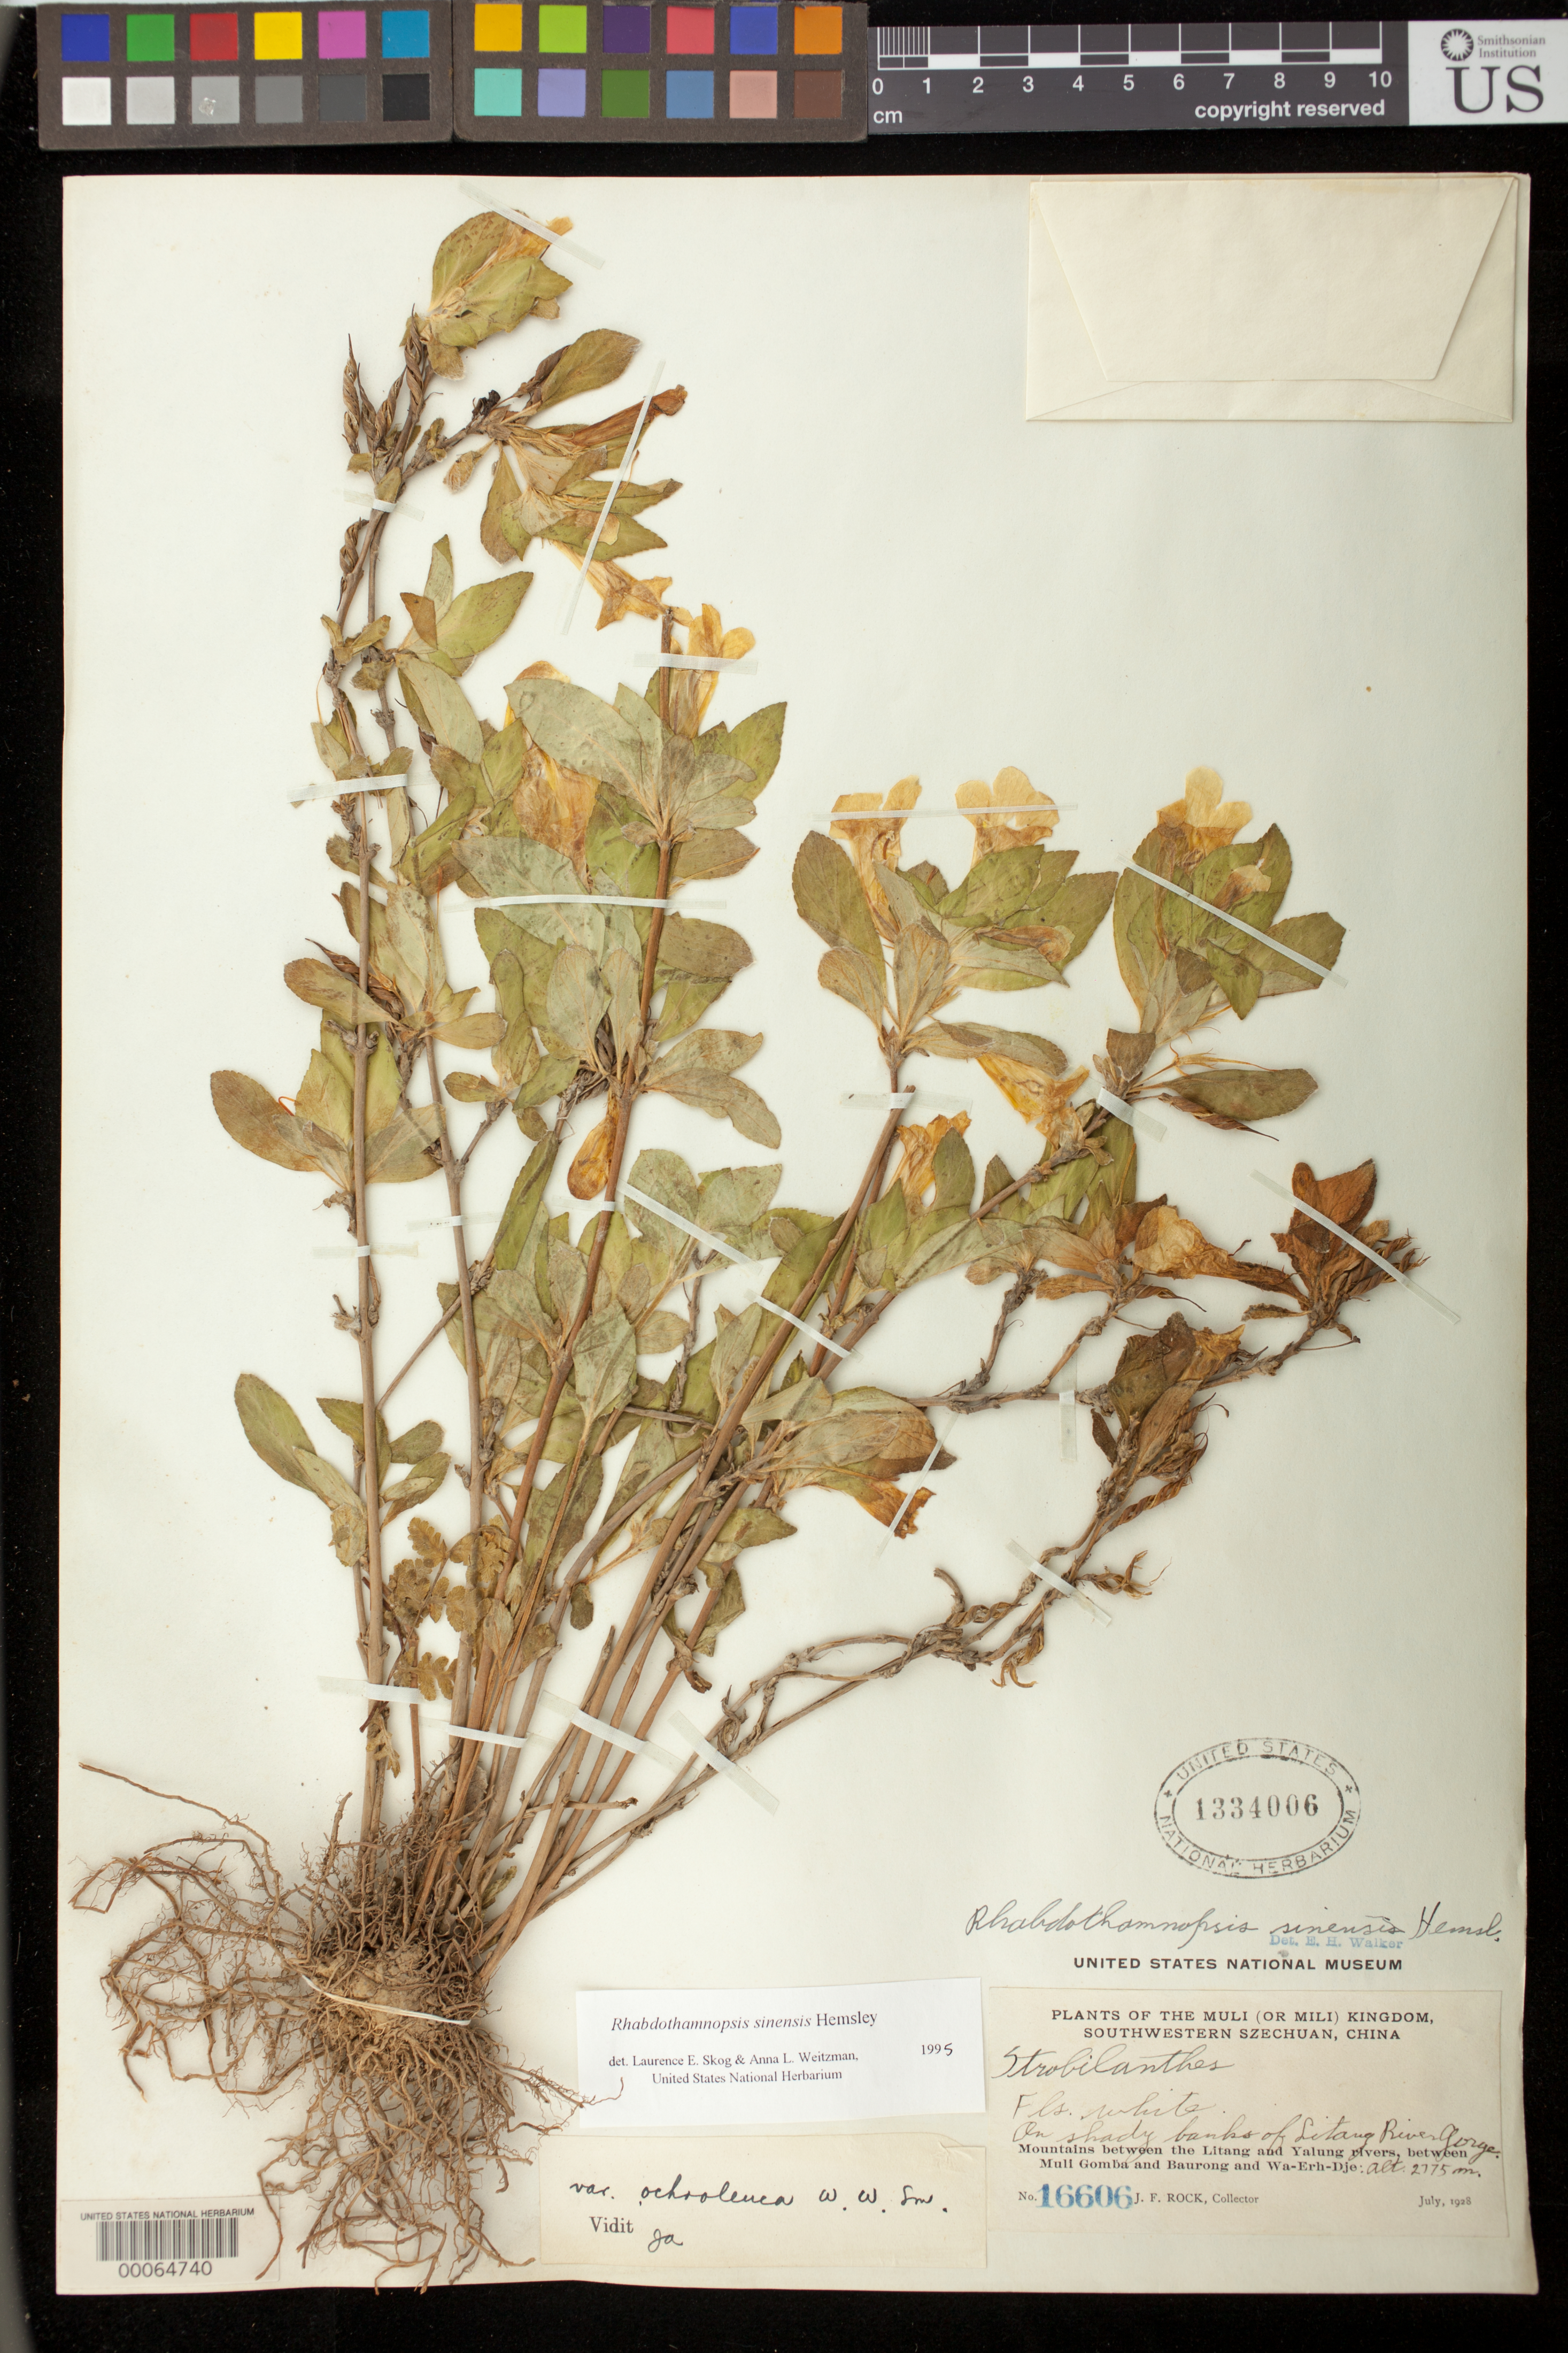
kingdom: Plantae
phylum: Tracheophyta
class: Magnoliopsida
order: Lamiales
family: Gesneriaceae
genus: Rhabdothamnopsis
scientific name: Rhabdothamnopsis sinensis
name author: Hemsl.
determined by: Walker, E. H.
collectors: J. F. Rock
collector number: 16606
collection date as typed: Jul 1928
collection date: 1928-07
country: China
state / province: Sichuan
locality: Sitang river gorge, moutains between the litang and yalung rivers, between muli gomba and baurong and wa-erh-dje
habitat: Shady banks of gorge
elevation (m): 2775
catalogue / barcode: US 1334006